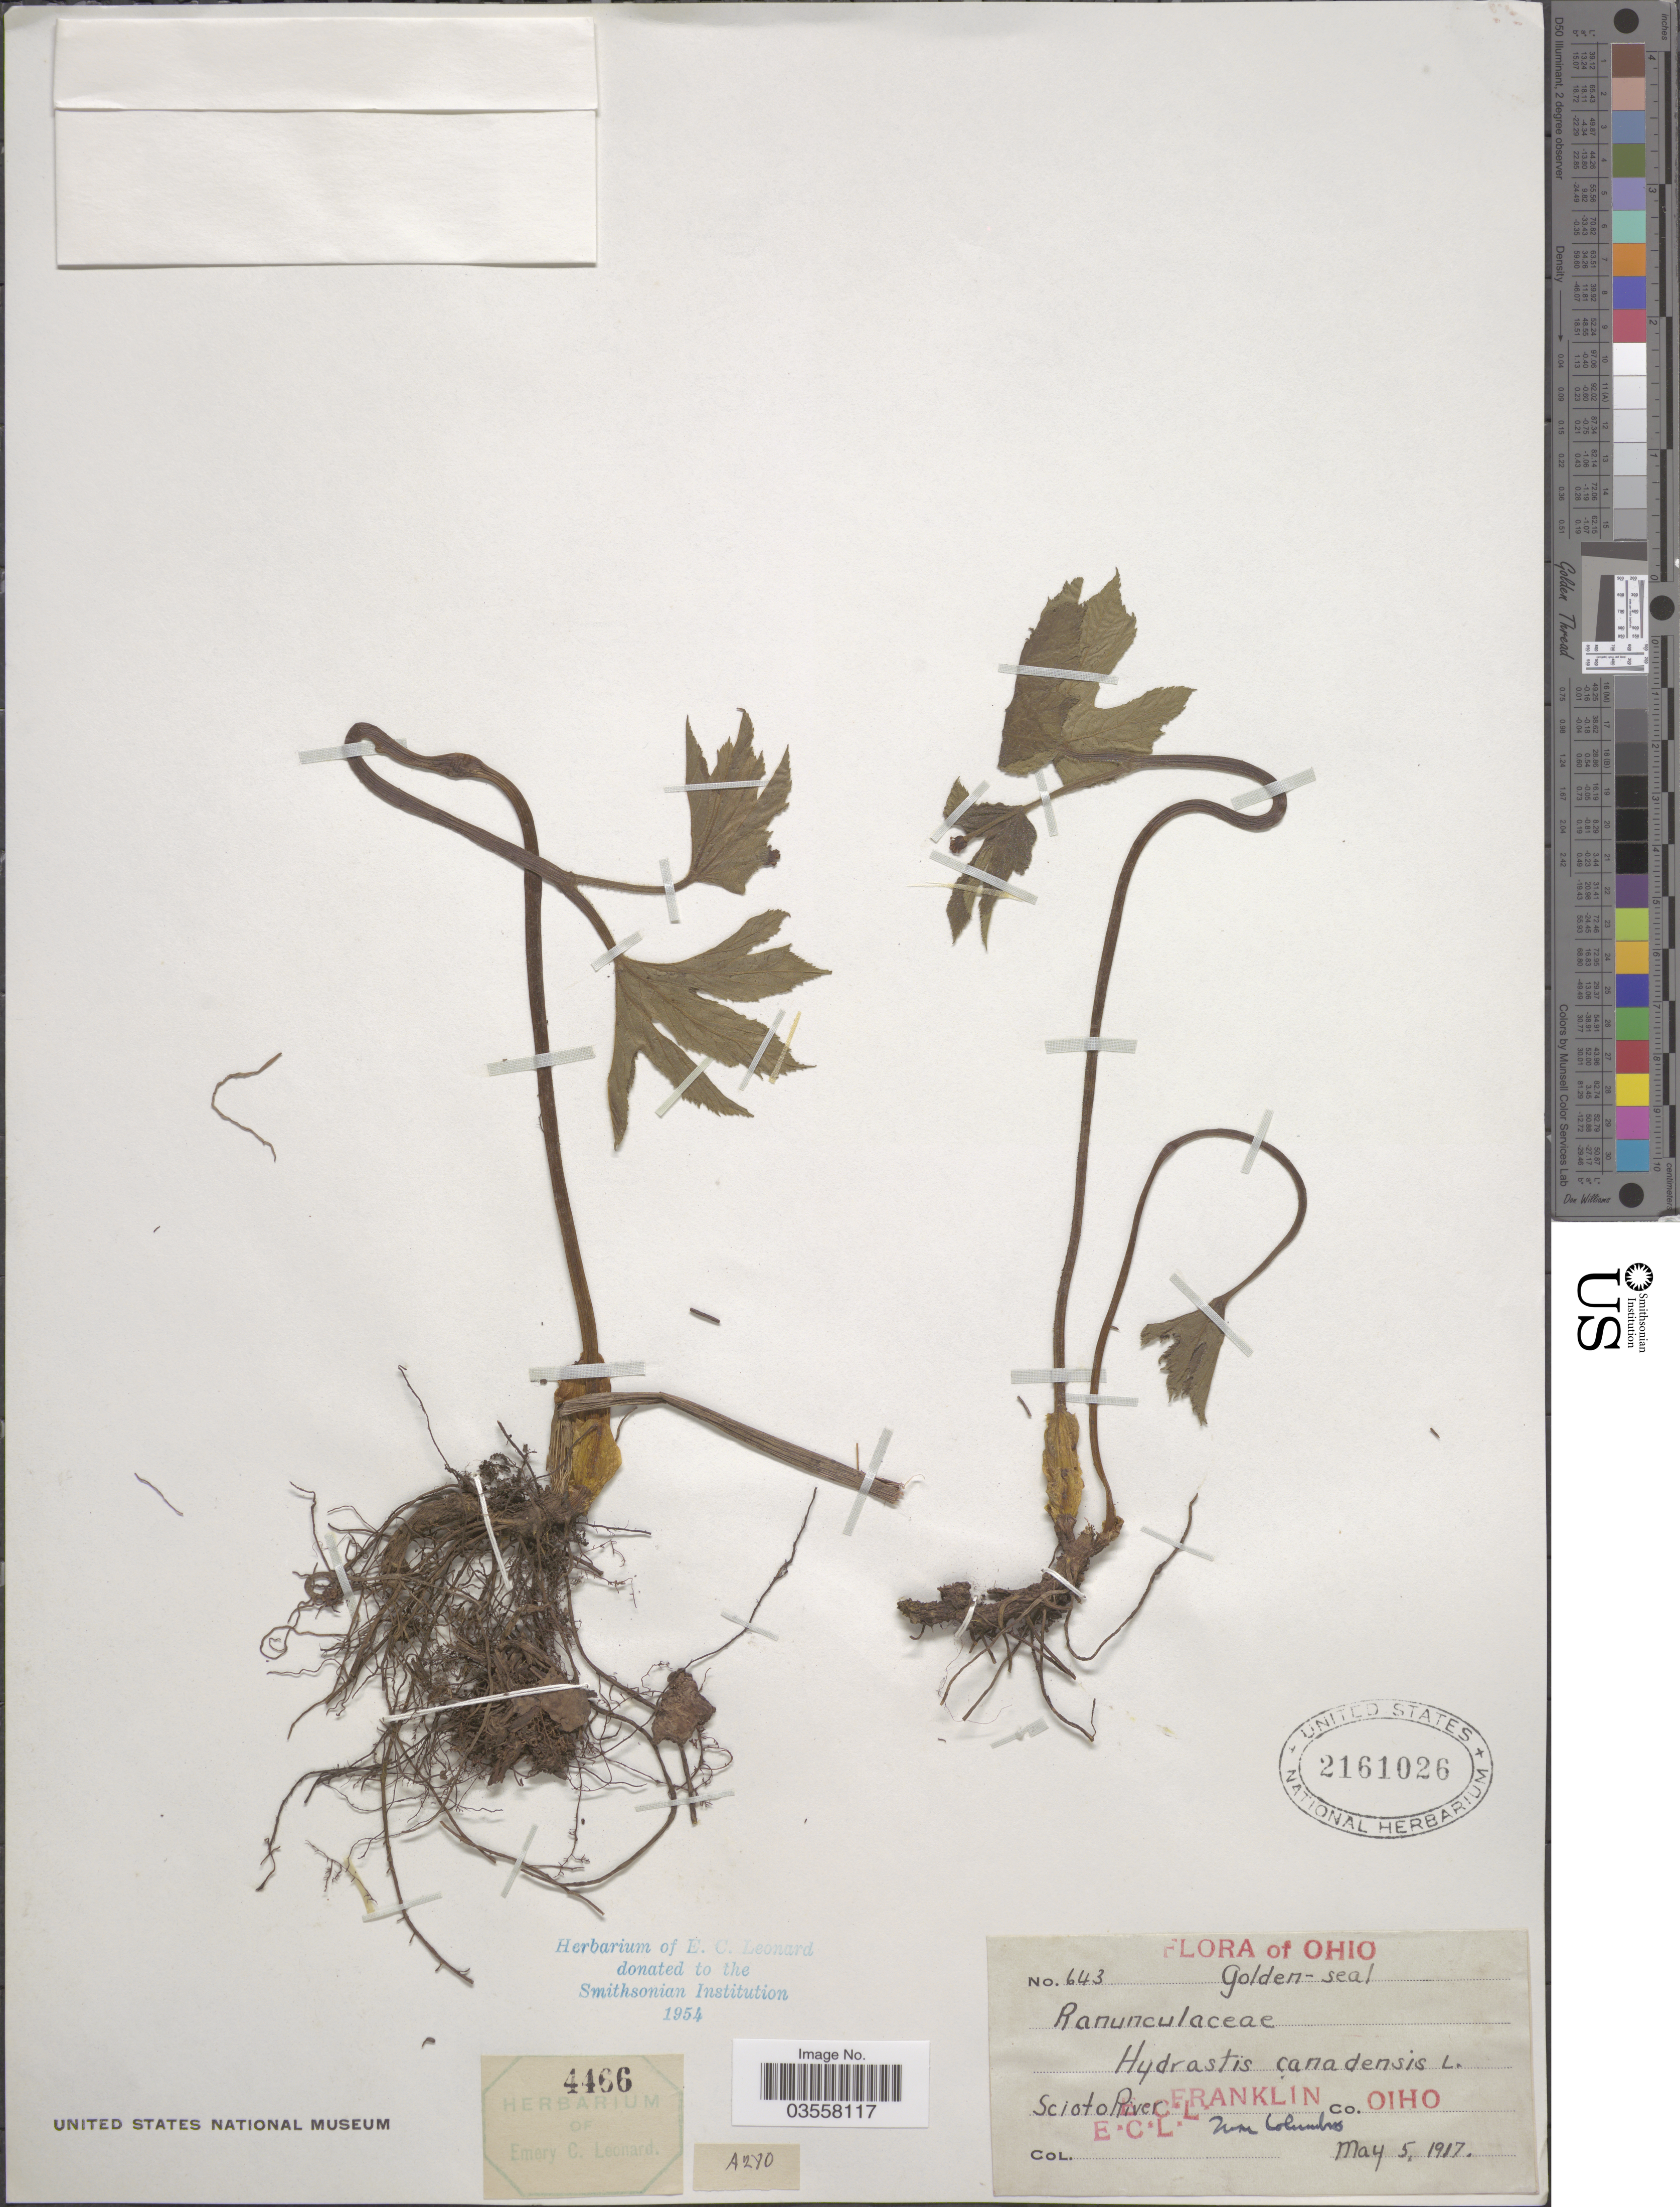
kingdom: Plantae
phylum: Tracheophyta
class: Magnoliopsida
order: Ranunculales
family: Ranunculaceae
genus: Hydrastis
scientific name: Hydrastis canadensis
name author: L.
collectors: E. C. Leonard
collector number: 643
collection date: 1917-05-05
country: United States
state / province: Ohio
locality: Scioto River, Franklin Co. near Columbus.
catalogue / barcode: US 2161026